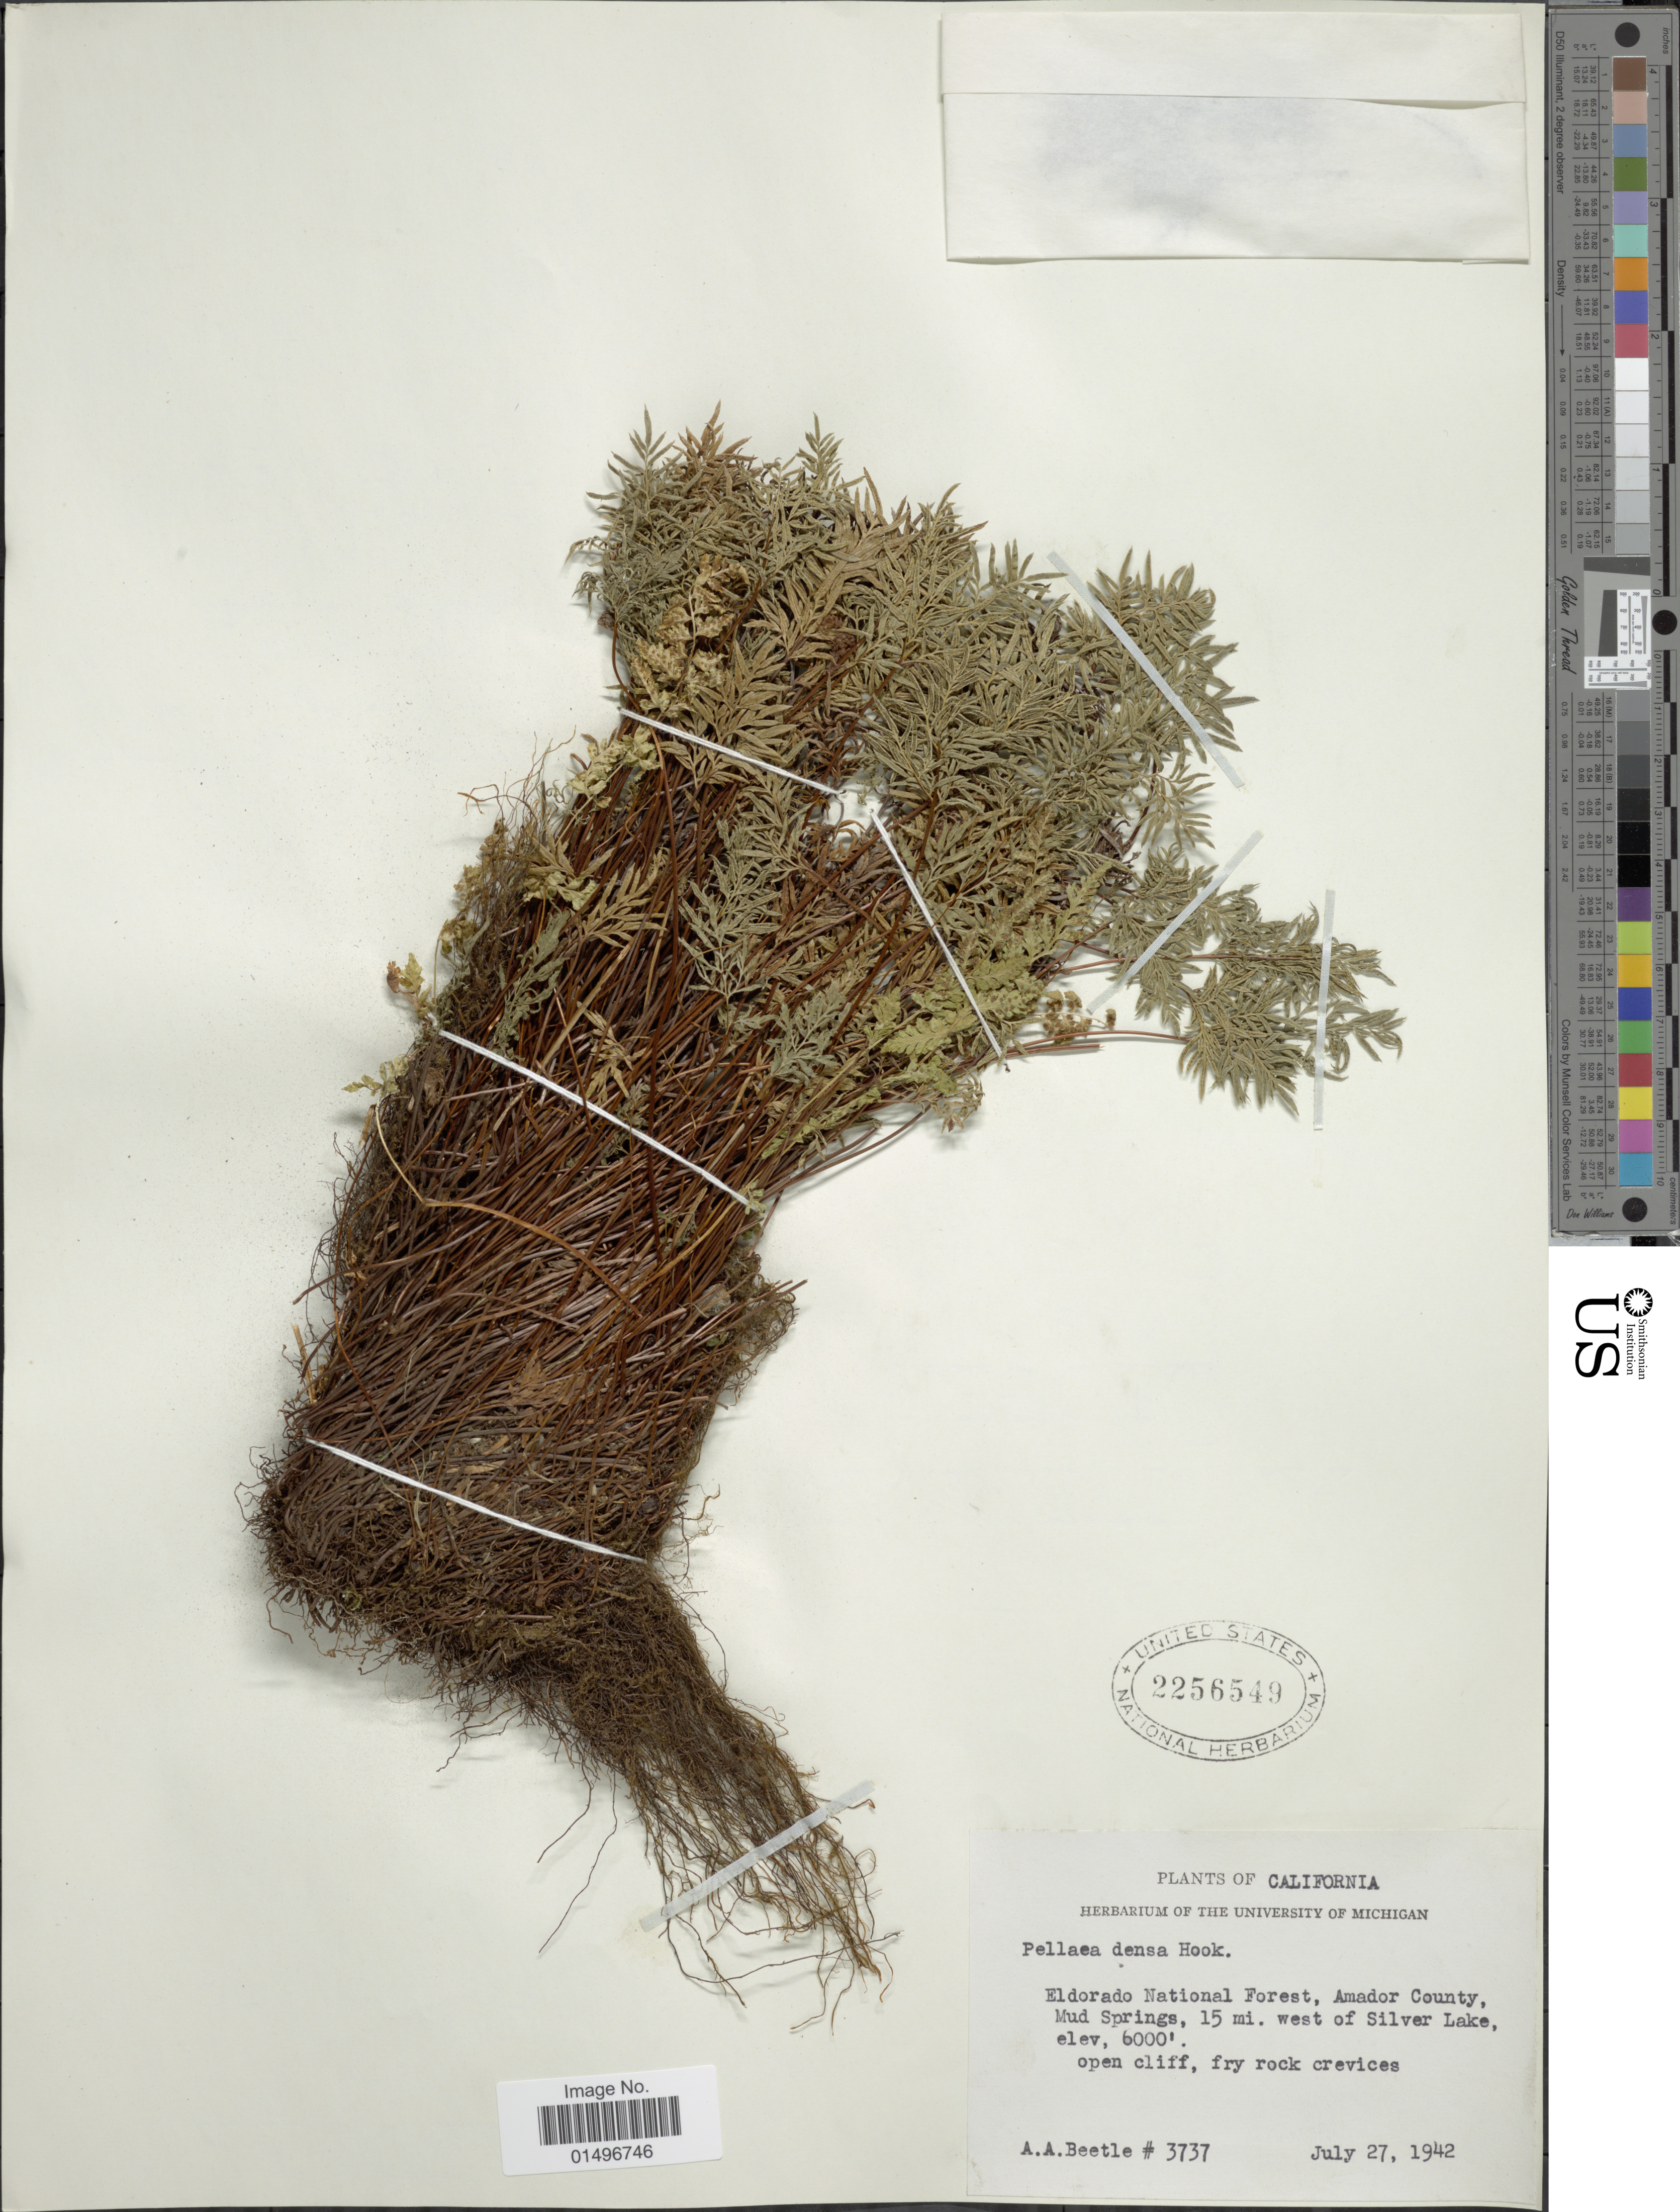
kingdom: Plantae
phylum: Tracheophyta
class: Polypodiopsida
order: Polypodiales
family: Pteridaceae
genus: Aspidotis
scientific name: Aspidotis densa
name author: (Brack.) Lellinger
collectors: A. A. Beetle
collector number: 3737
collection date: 1942-07-27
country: United States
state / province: California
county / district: Amador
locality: California, Eldorado National Forest, Amador County, Mud Springs, 15 mi. west of Silver Lake.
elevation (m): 1829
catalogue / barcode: US 2256549